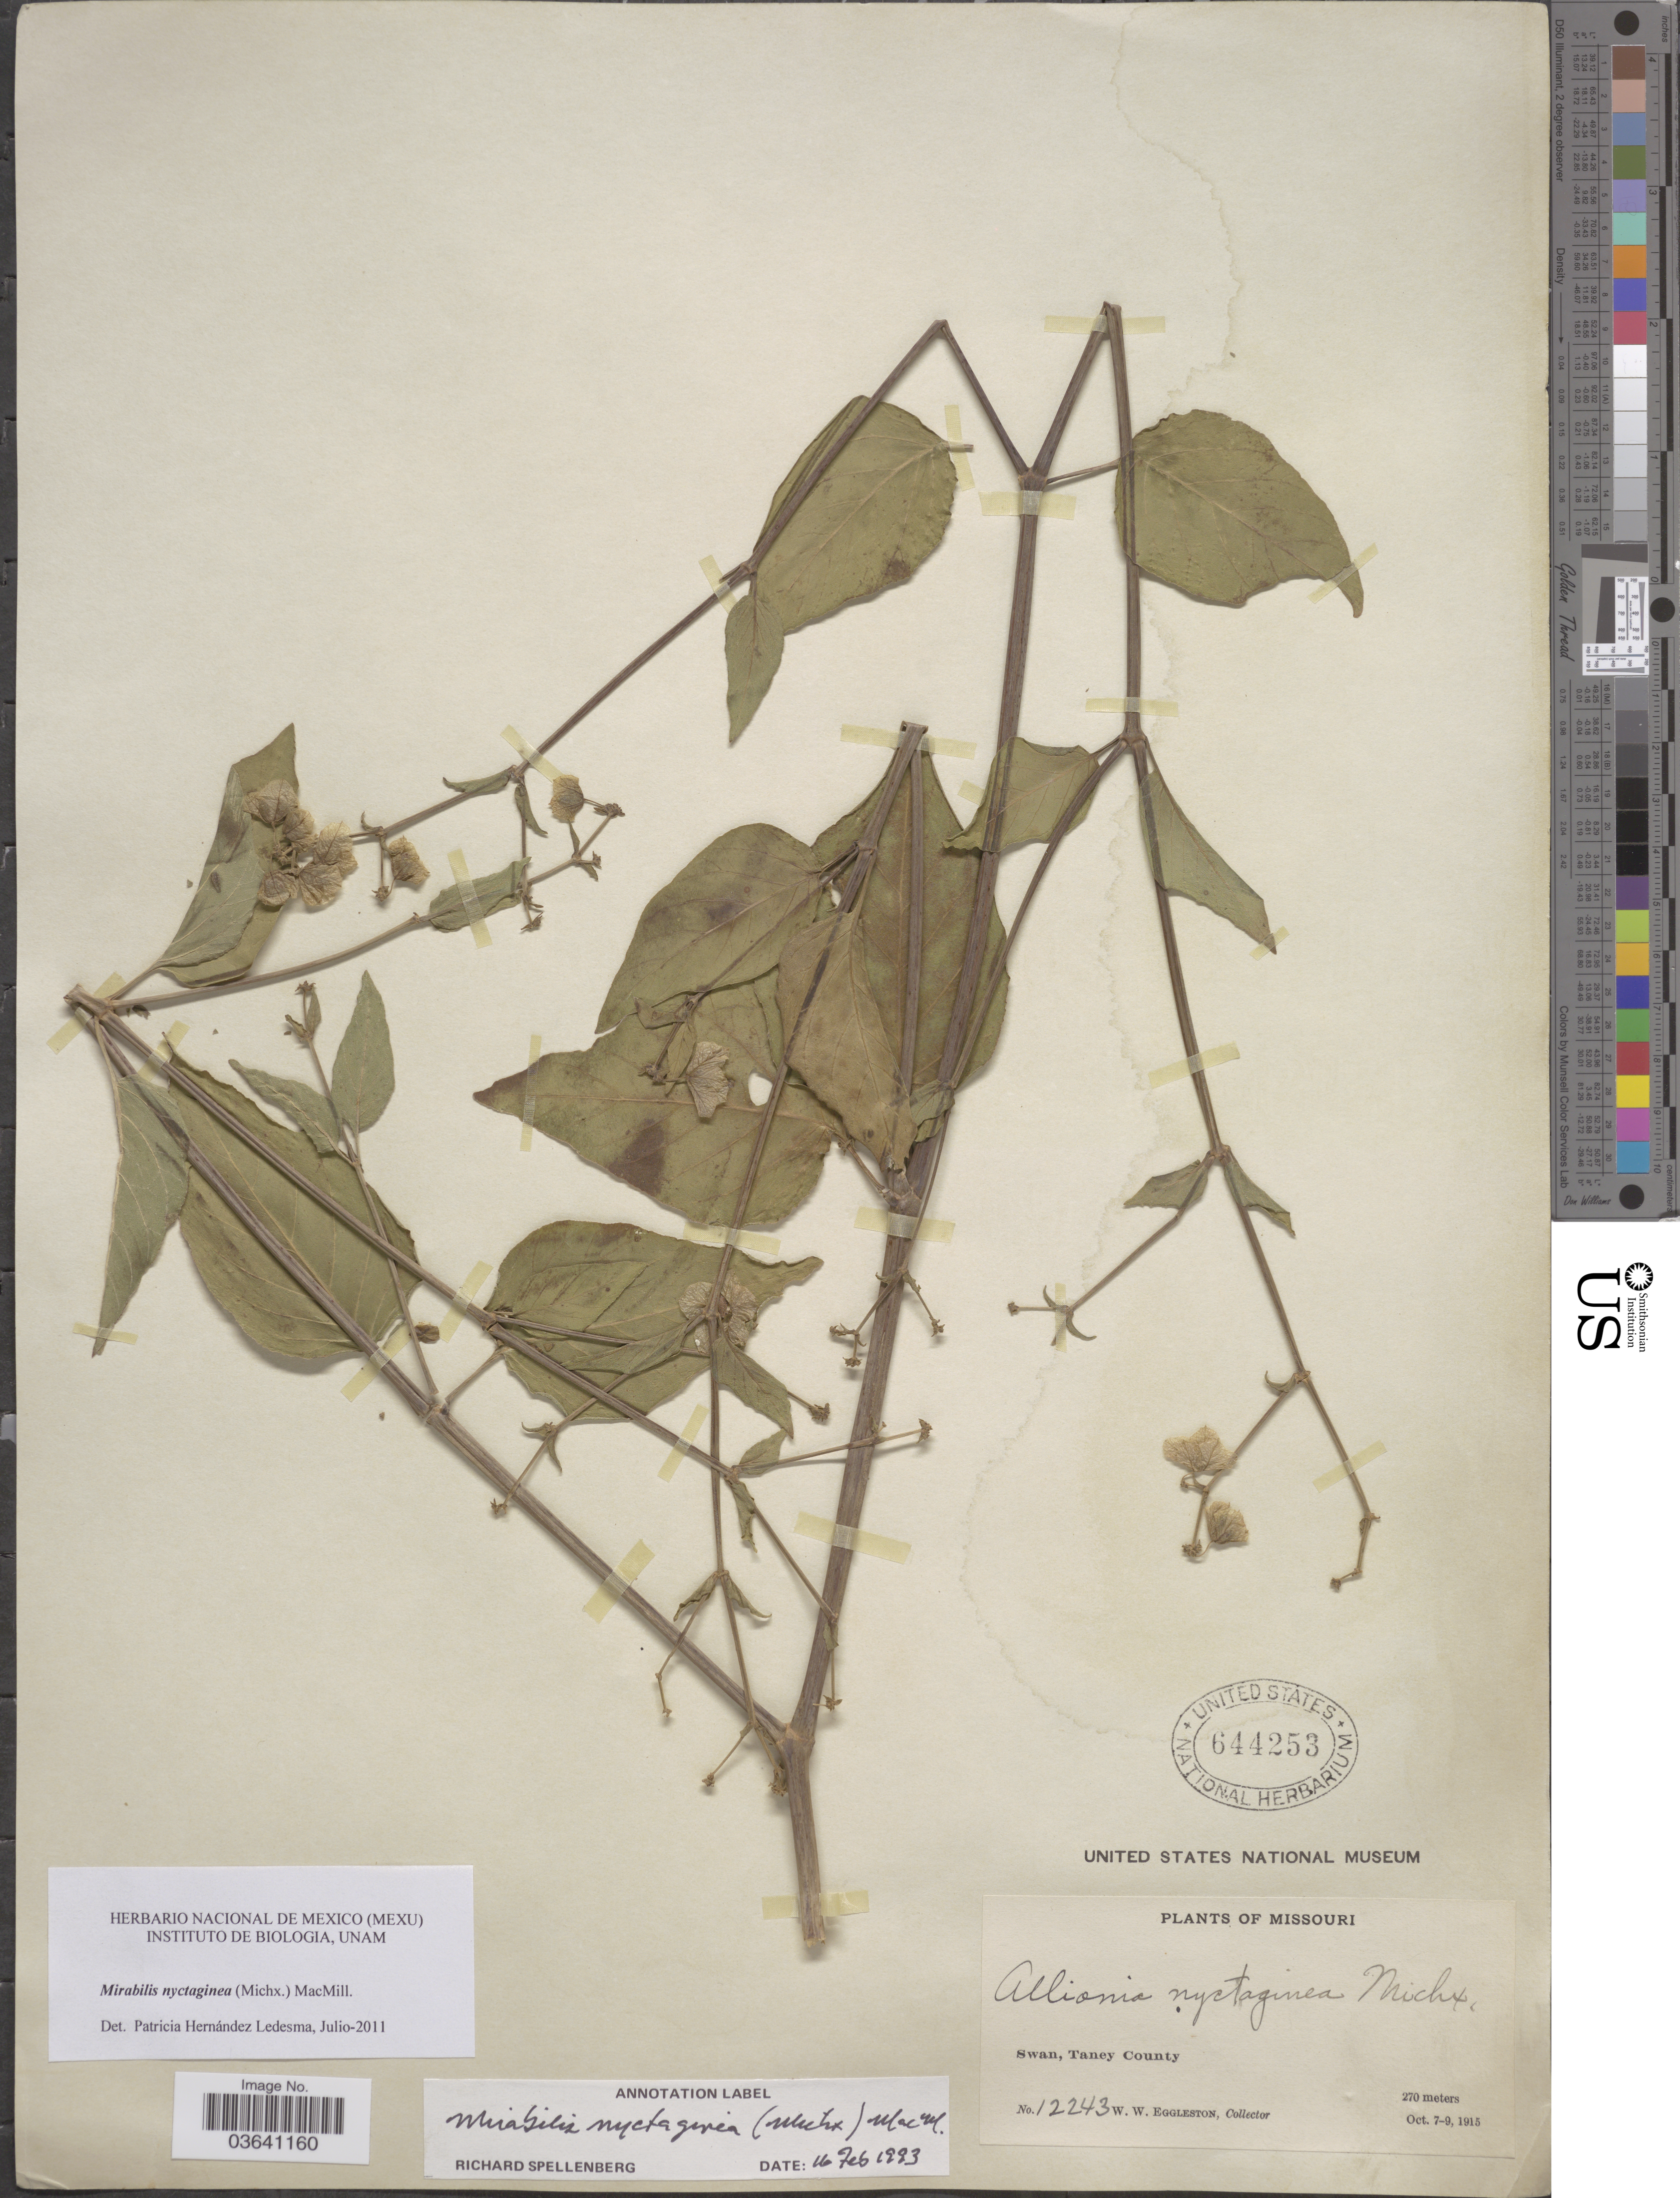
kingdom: Plantae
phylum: Tracheophyta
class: Magnoliopsida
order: Caryophyllales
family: Nyctaginaceae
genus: Mirabilis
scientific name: Mirabilis nyctaginea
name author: (Michx.) MacMill.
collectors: W. W. Eggleston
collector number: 12243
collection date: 1915-10-07/1915-10-09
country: United States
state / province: Missouri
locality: Swan, Taney County.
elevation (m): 270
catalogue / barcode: US 644253